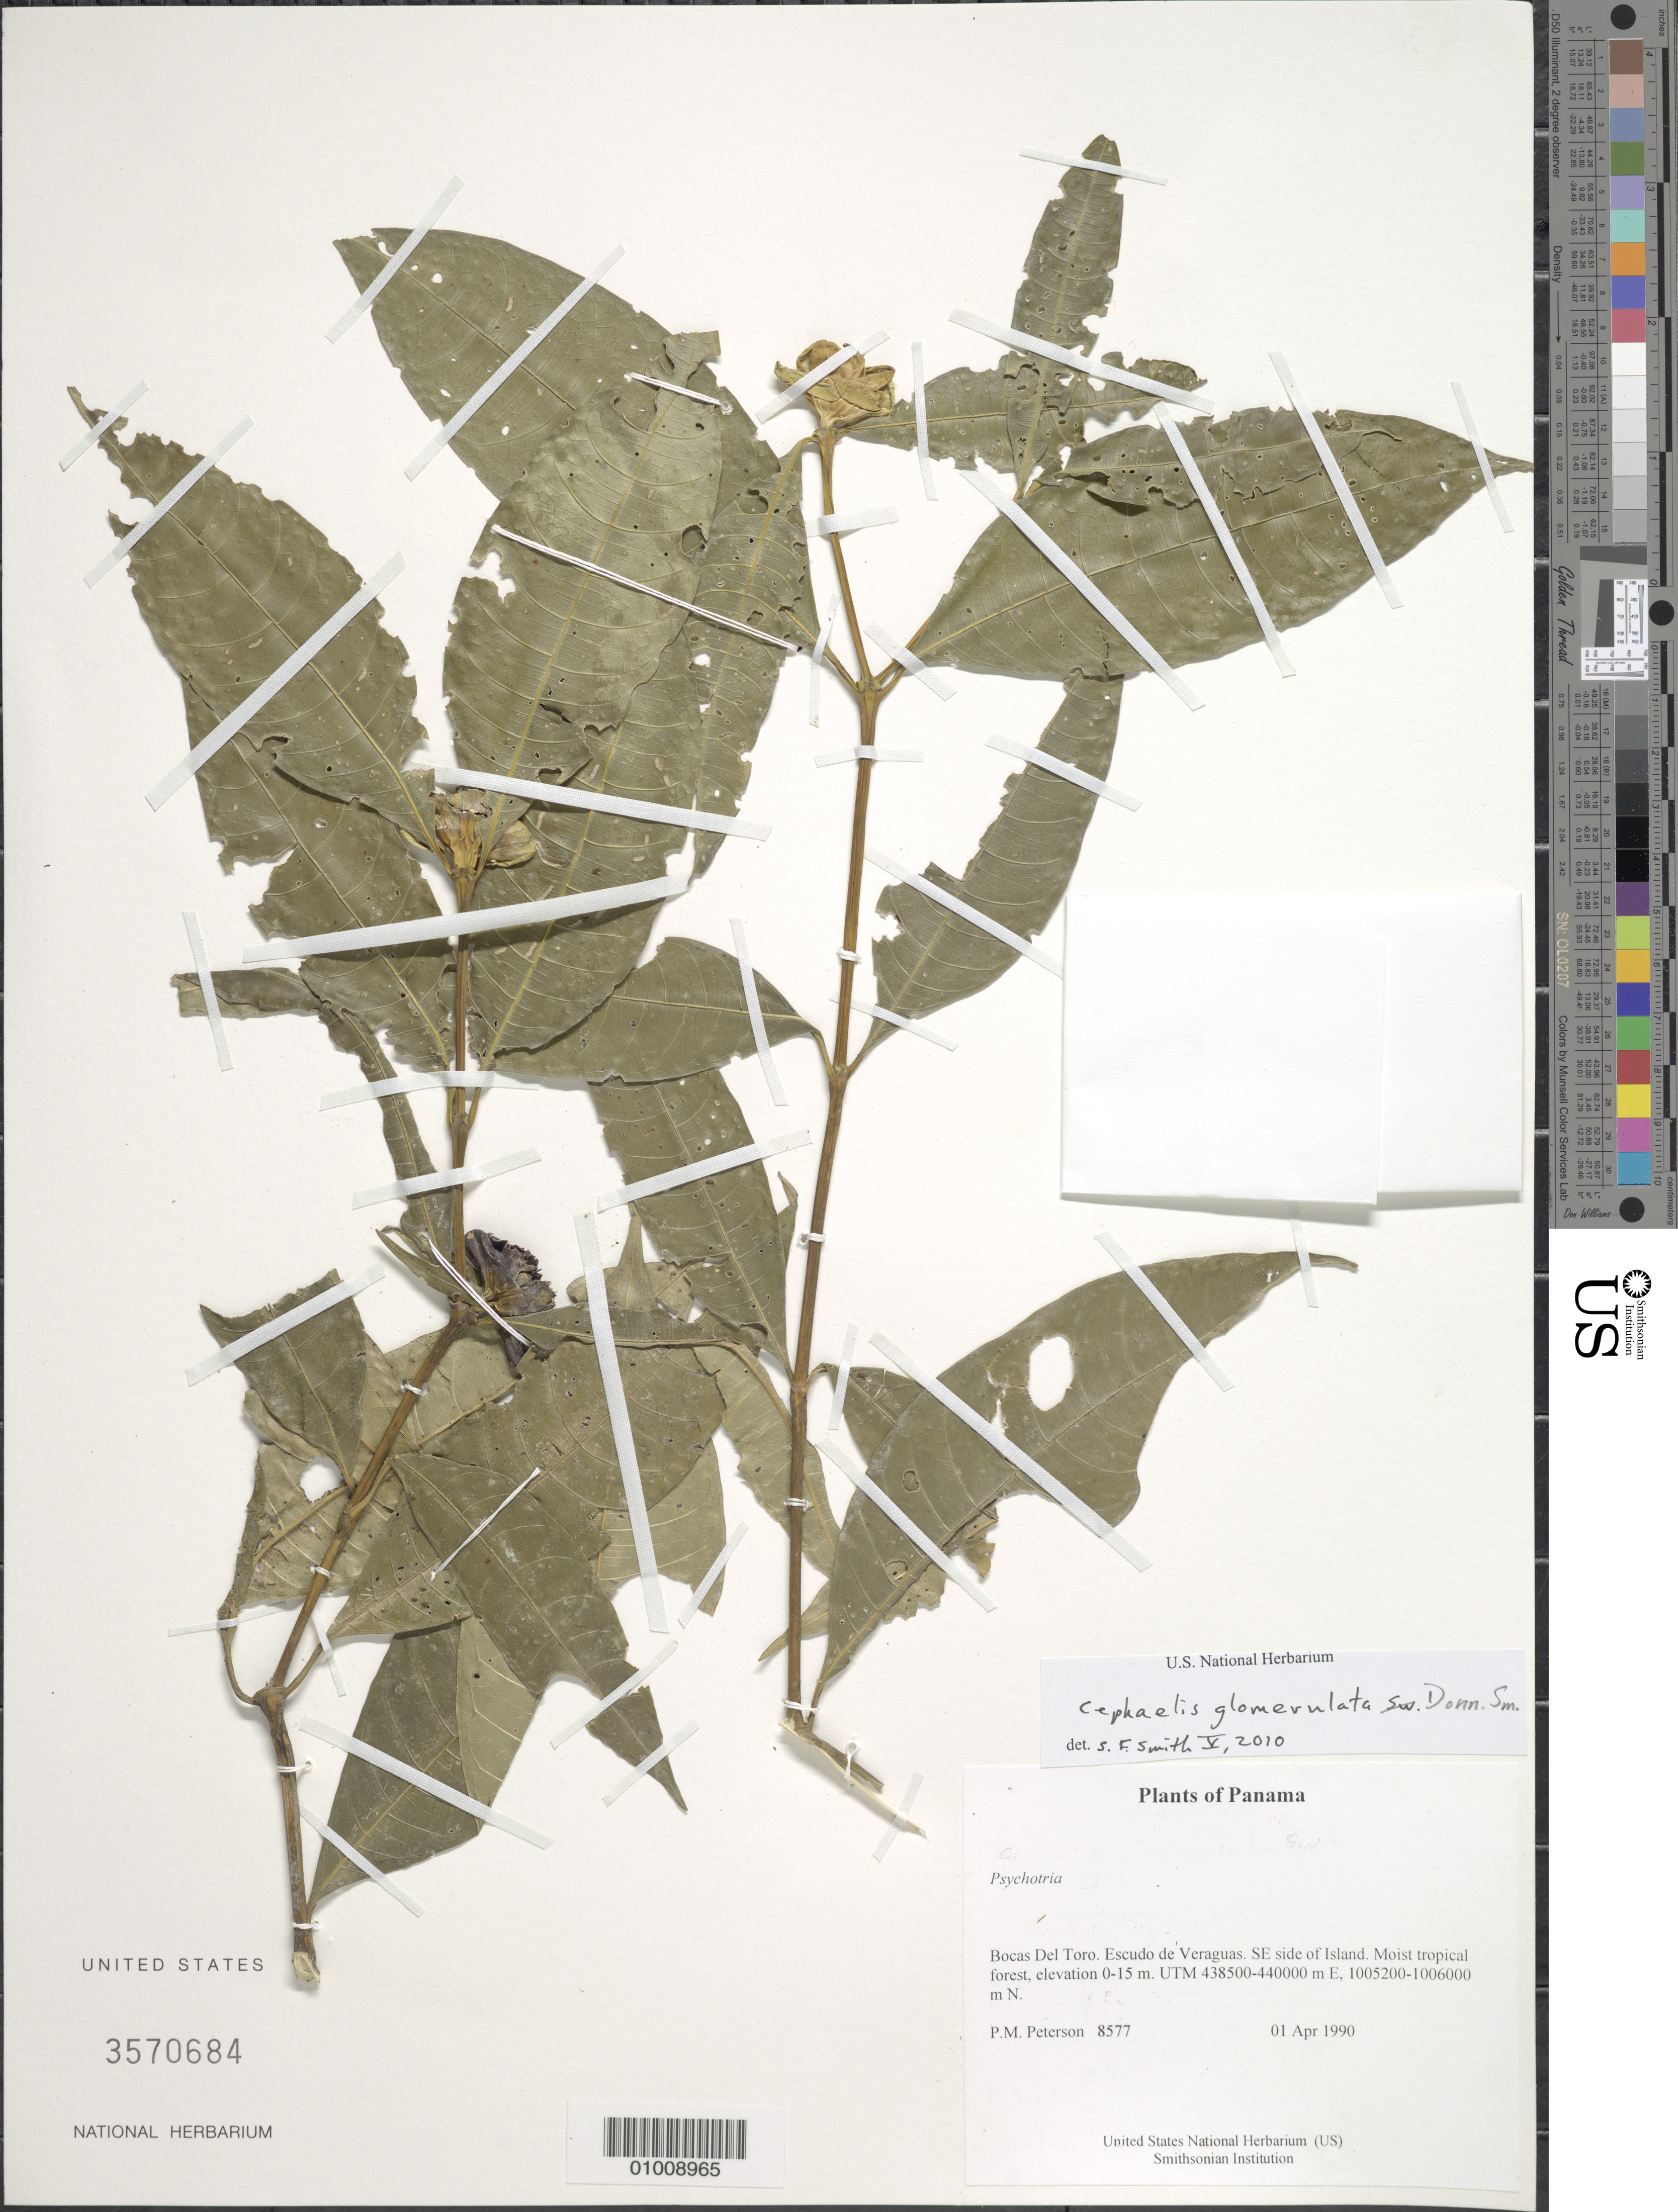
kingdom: Plantae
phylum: Tracheophyta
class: Magnoliopsida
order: Gentianales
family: Rubiaceae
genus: Cephaelis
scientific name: Cephaelis glomerulata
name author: Donn. Sm.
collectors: P. M. Peterson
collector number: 08577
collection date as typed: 01 Apr 1990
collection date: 1990-04-01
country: Panama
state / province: Bocas del Toro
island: Escudo de Veraguas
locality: SE side of Island.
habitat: Moist tropical forest, elevation 0-15 m. UTM 438500-440000 m E, 1005200-1006000 m N.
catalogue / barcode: US 3570684